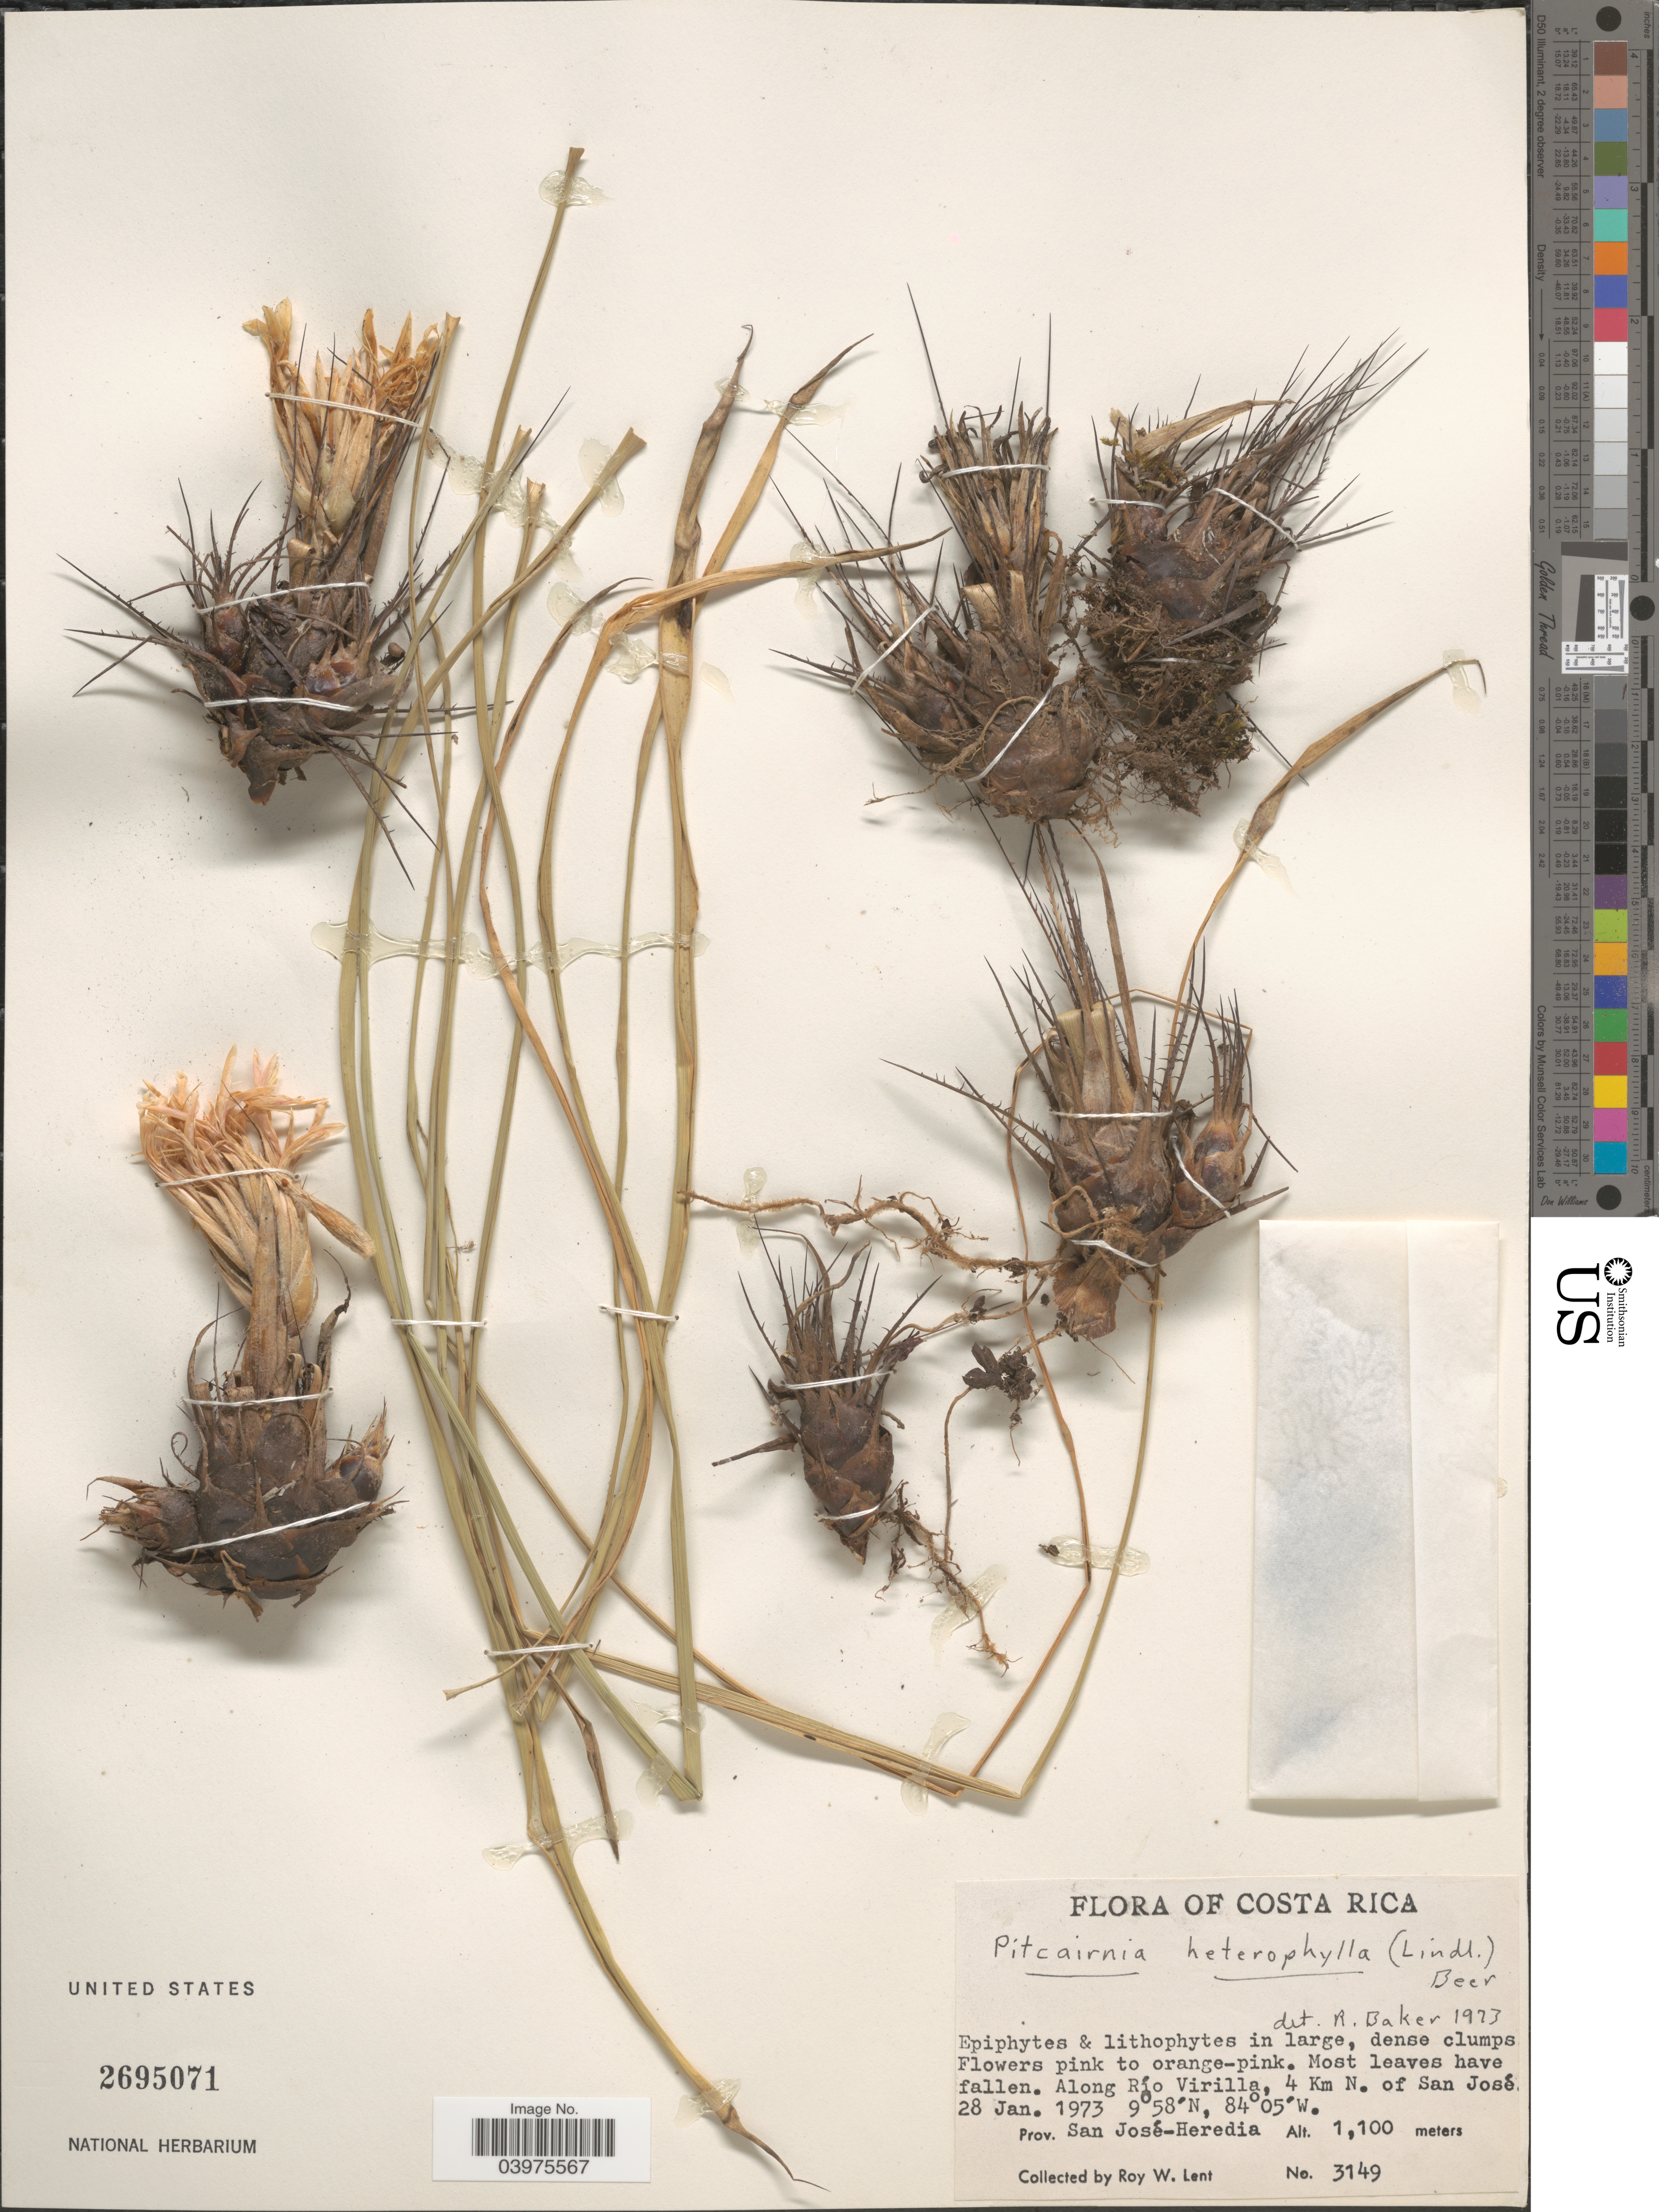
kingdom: Plantae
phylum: Tracheophyta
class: Liliopsida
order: Poales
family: Bromeliaceae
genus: Pitcairnia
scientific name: Pitcairnia heterophylla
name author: (Lindl.) Beer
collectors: R. W. Lent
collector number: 3149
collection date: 1973-01-28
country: Costa Rica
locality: Along Río Virilla, 4 Km N. of San José. Prov. San José-Heredia.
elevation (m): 1100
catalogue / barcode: US 2695071